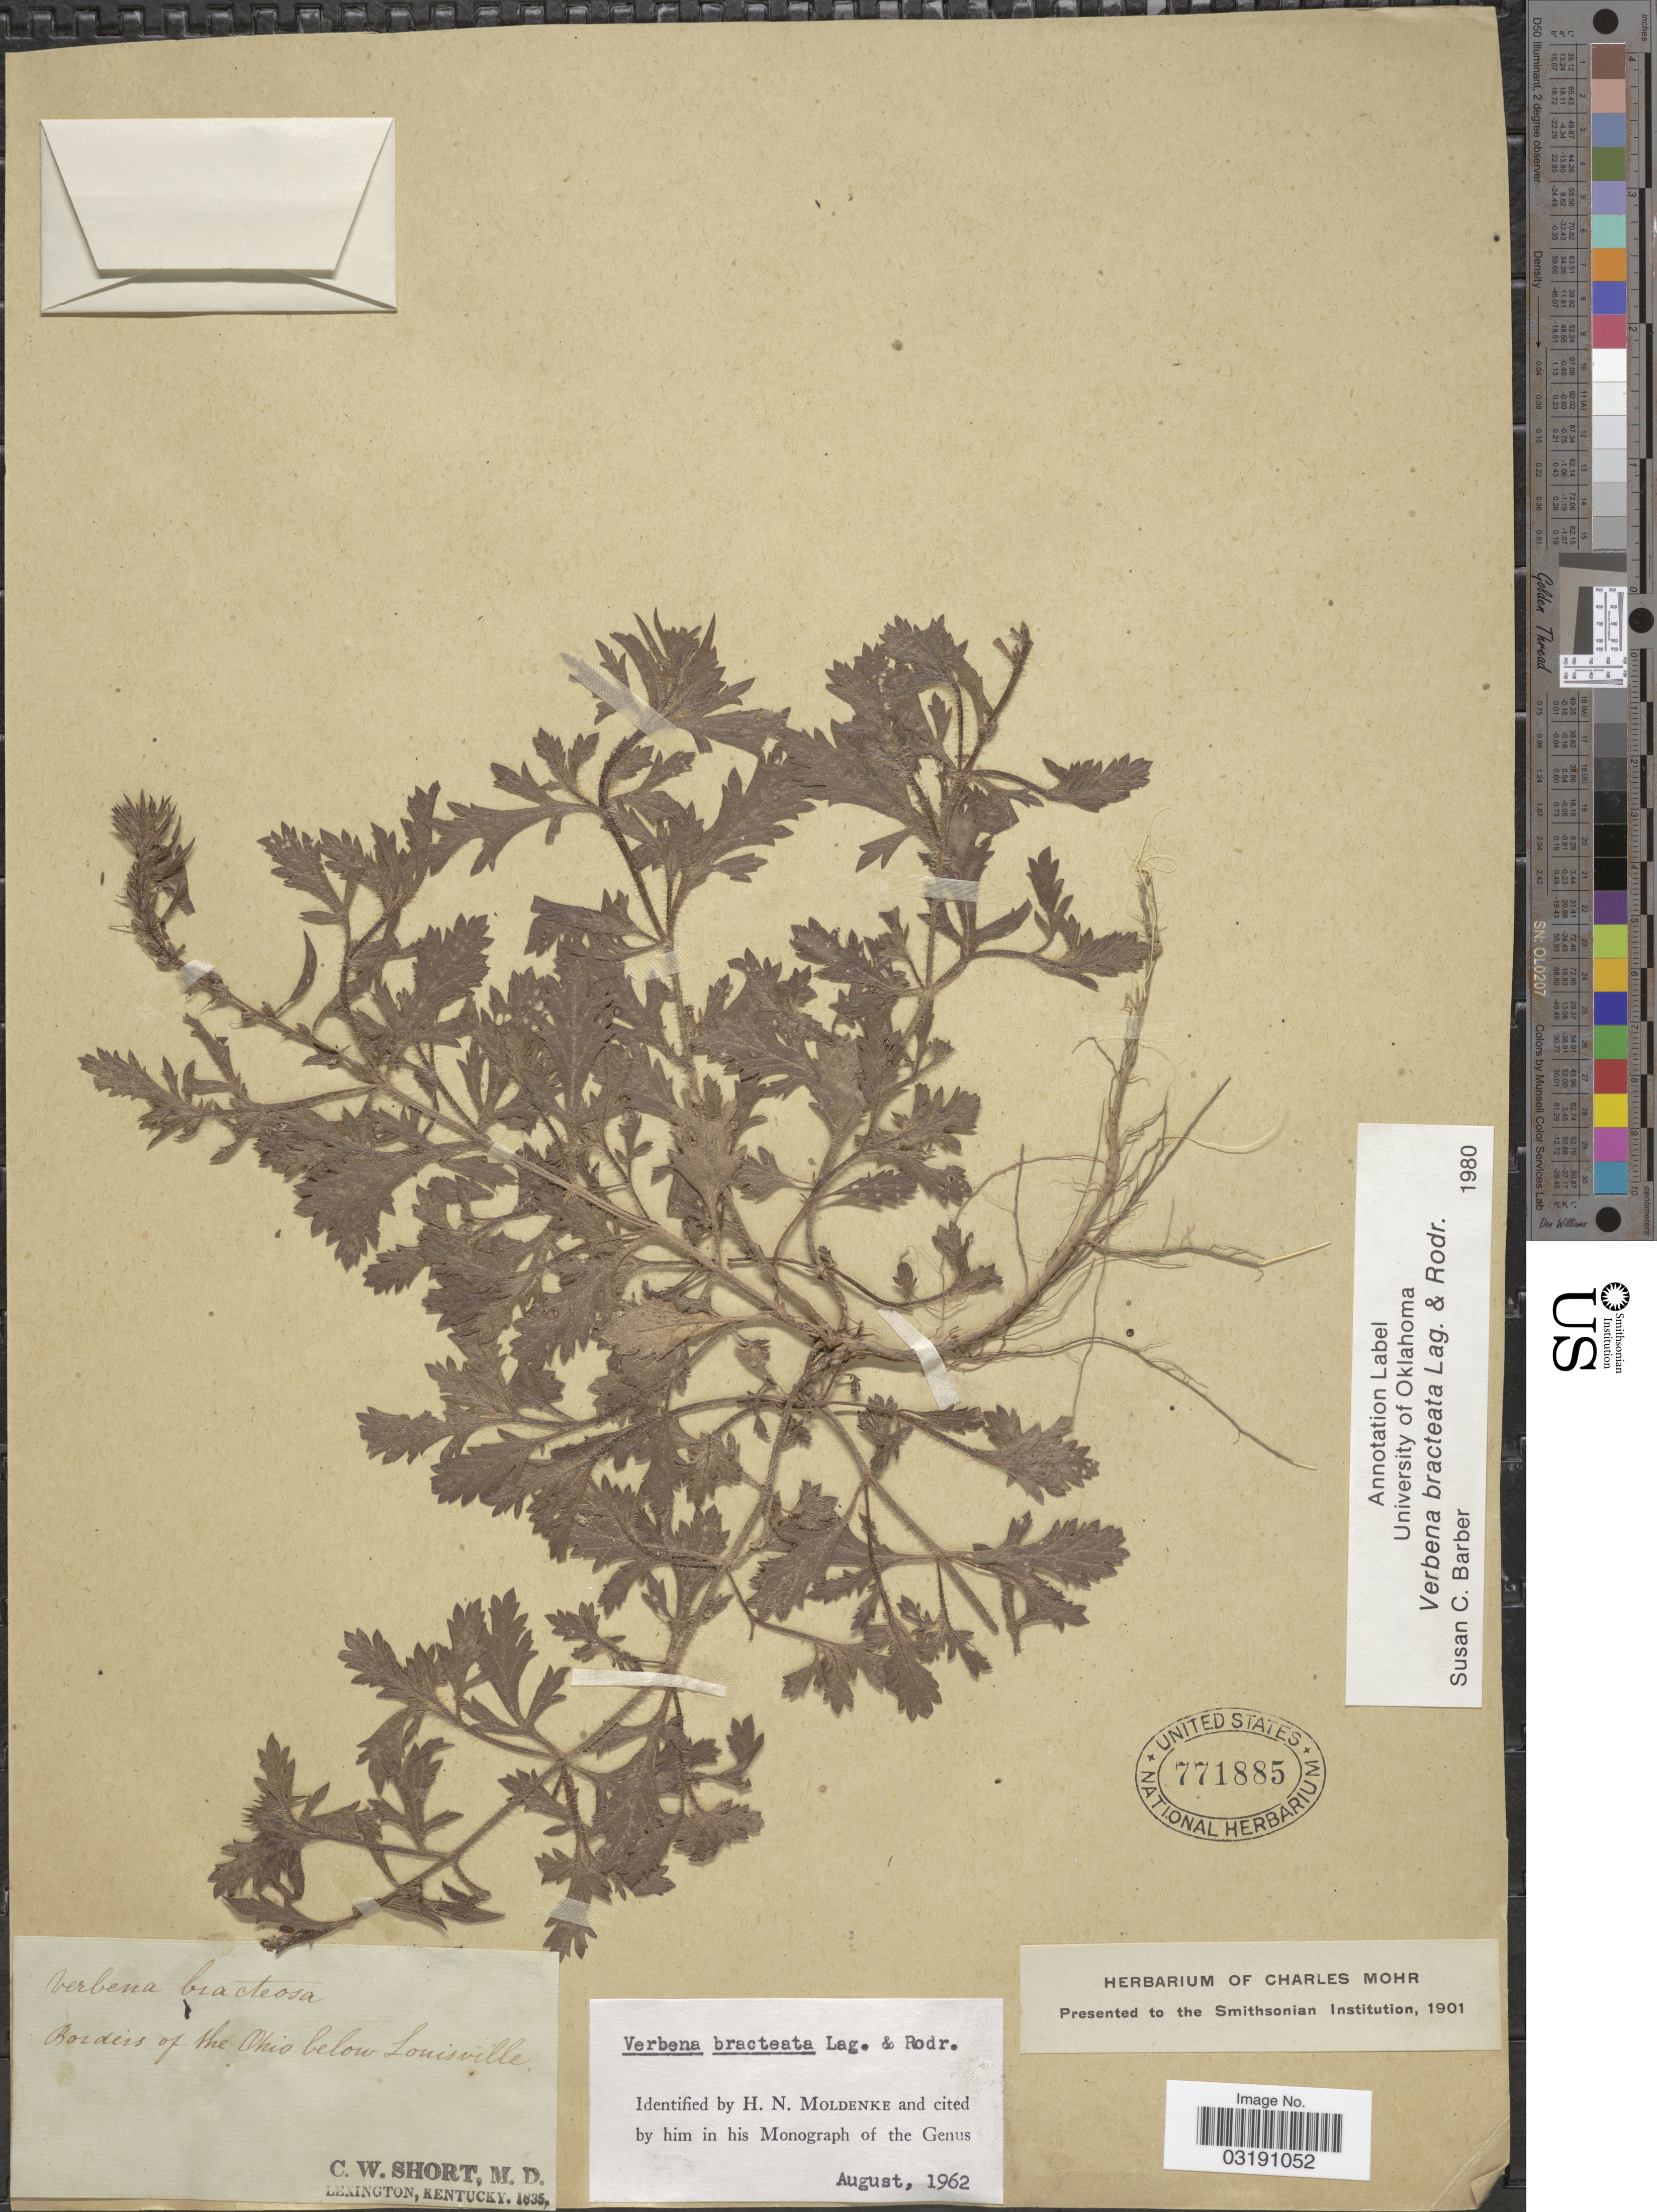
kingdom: Plantae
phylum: Tracheophyta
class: Magnoliopsida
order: Lamiales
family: Verbenaceae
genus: Verbena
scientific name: Verbena bracteata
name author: Cav. ex Lag. & Rodr.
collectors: C. W. Short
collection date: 1835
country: United States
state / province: Kentucky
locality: Borders of the Ohio below Louisville.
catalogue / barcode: US 771885